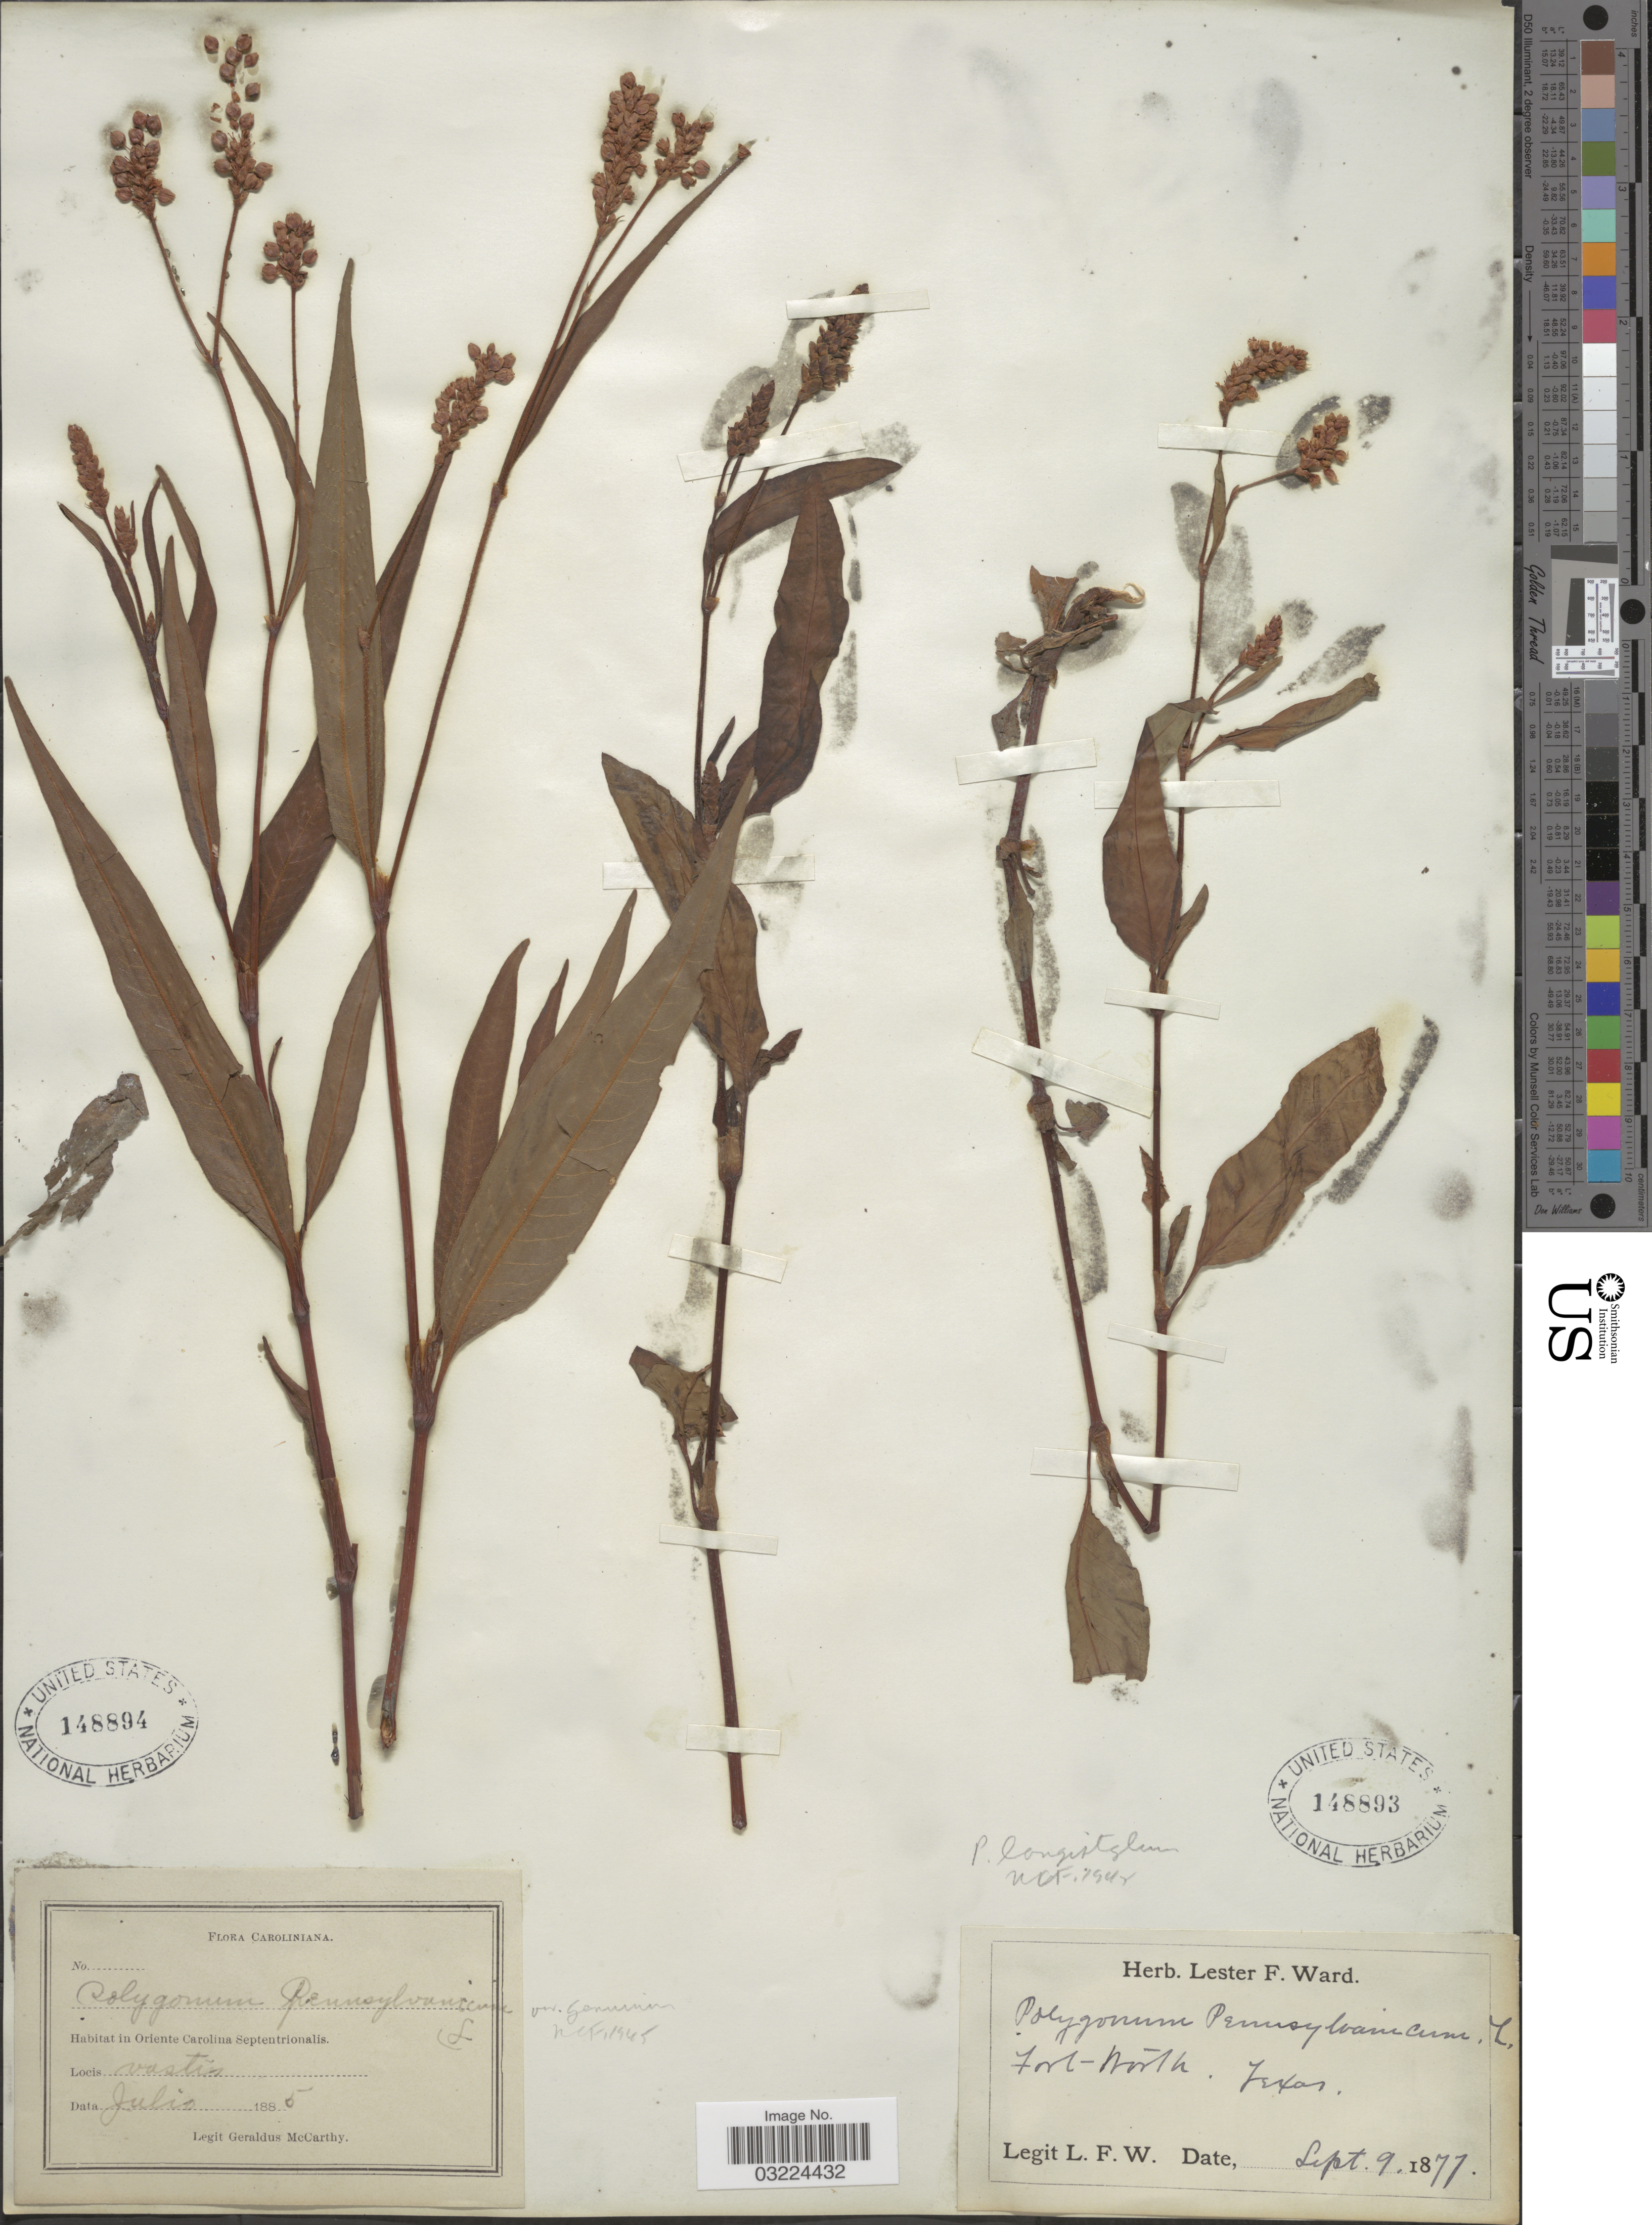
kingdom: Plantae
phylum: Tracheophyta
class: Magnoliopsida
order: Caryophyllales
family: Polygonaceae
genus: Polygonum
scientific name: Polygonum pensylvanicum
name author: L.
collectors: L. F. Ward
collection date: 1877-09-09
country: United States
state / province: Texas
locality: Forth-North. Texas.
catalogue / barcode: US 148893-2